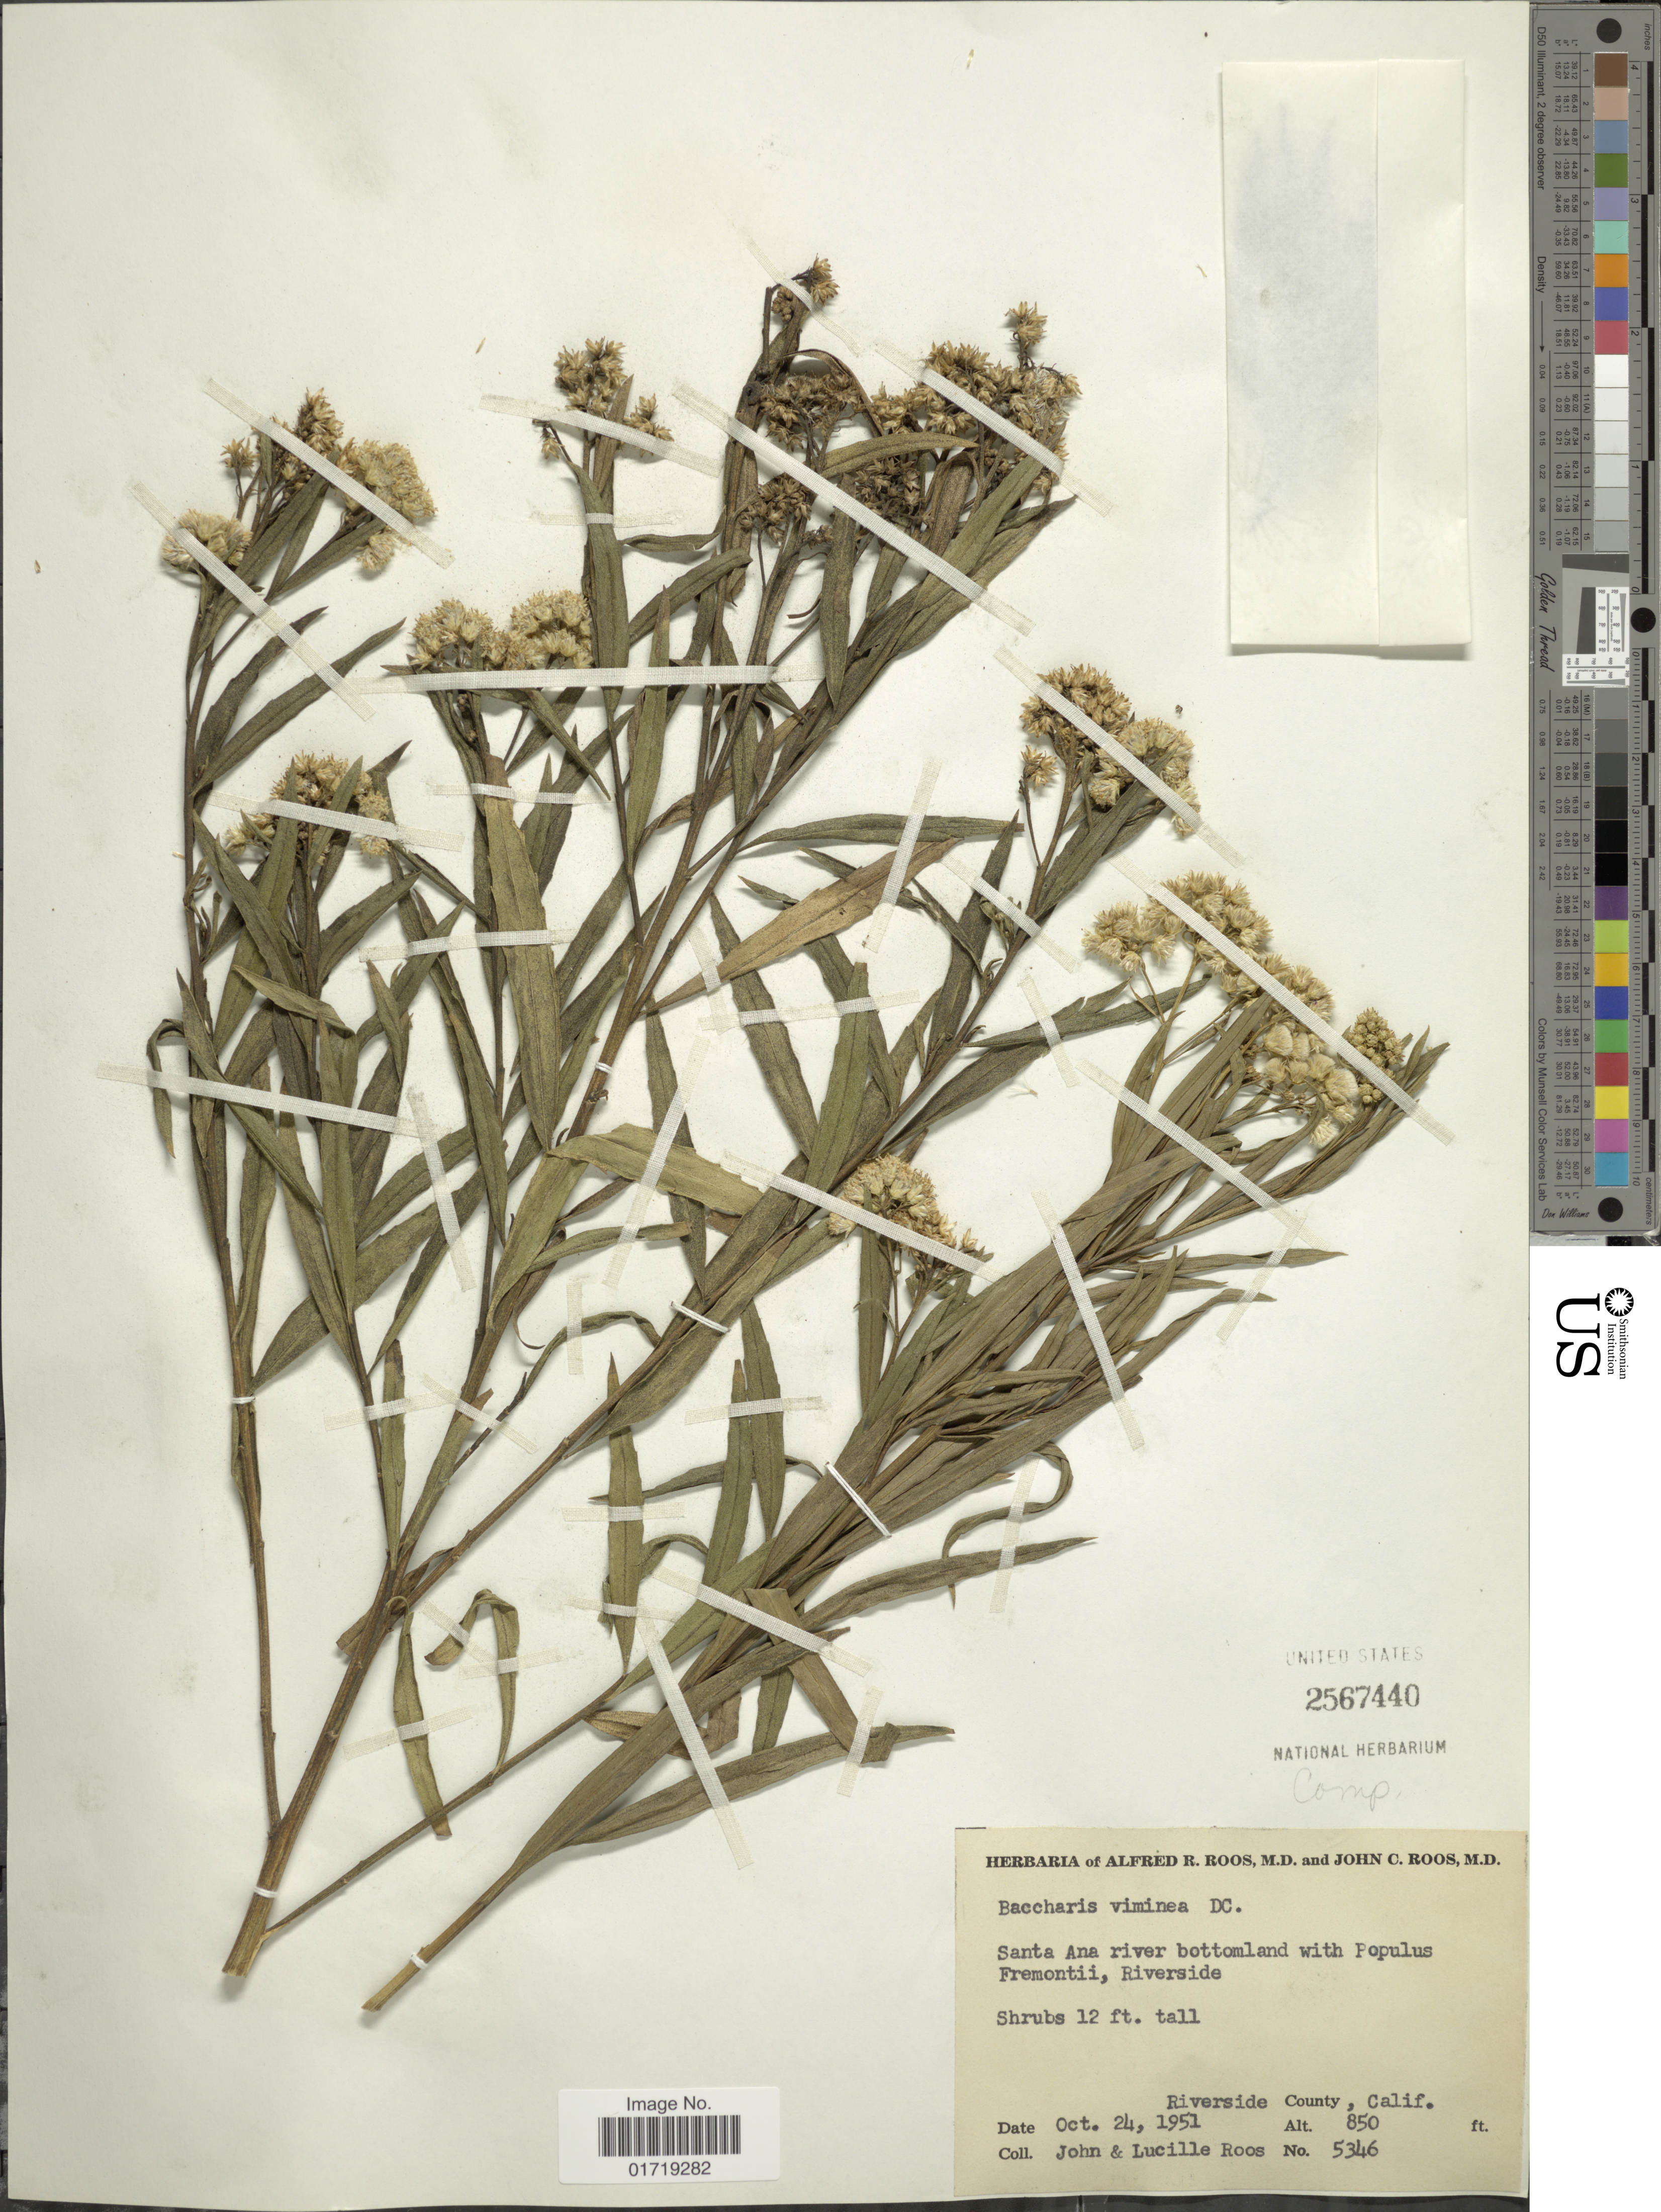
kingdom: Plantae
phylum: Tracheophyta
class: Magnoliopsida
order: Asterales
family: Asteraceae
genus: Baccharis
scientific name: Baccharis viminea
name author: DC.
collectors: J. C. Roos & L. Roos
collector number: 5346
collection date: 1951-10-24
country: United States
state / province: California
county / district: Riverside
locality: Santa Ana river bottomland, Riverside County, Calif.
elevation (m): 259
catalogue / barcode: US 2567440